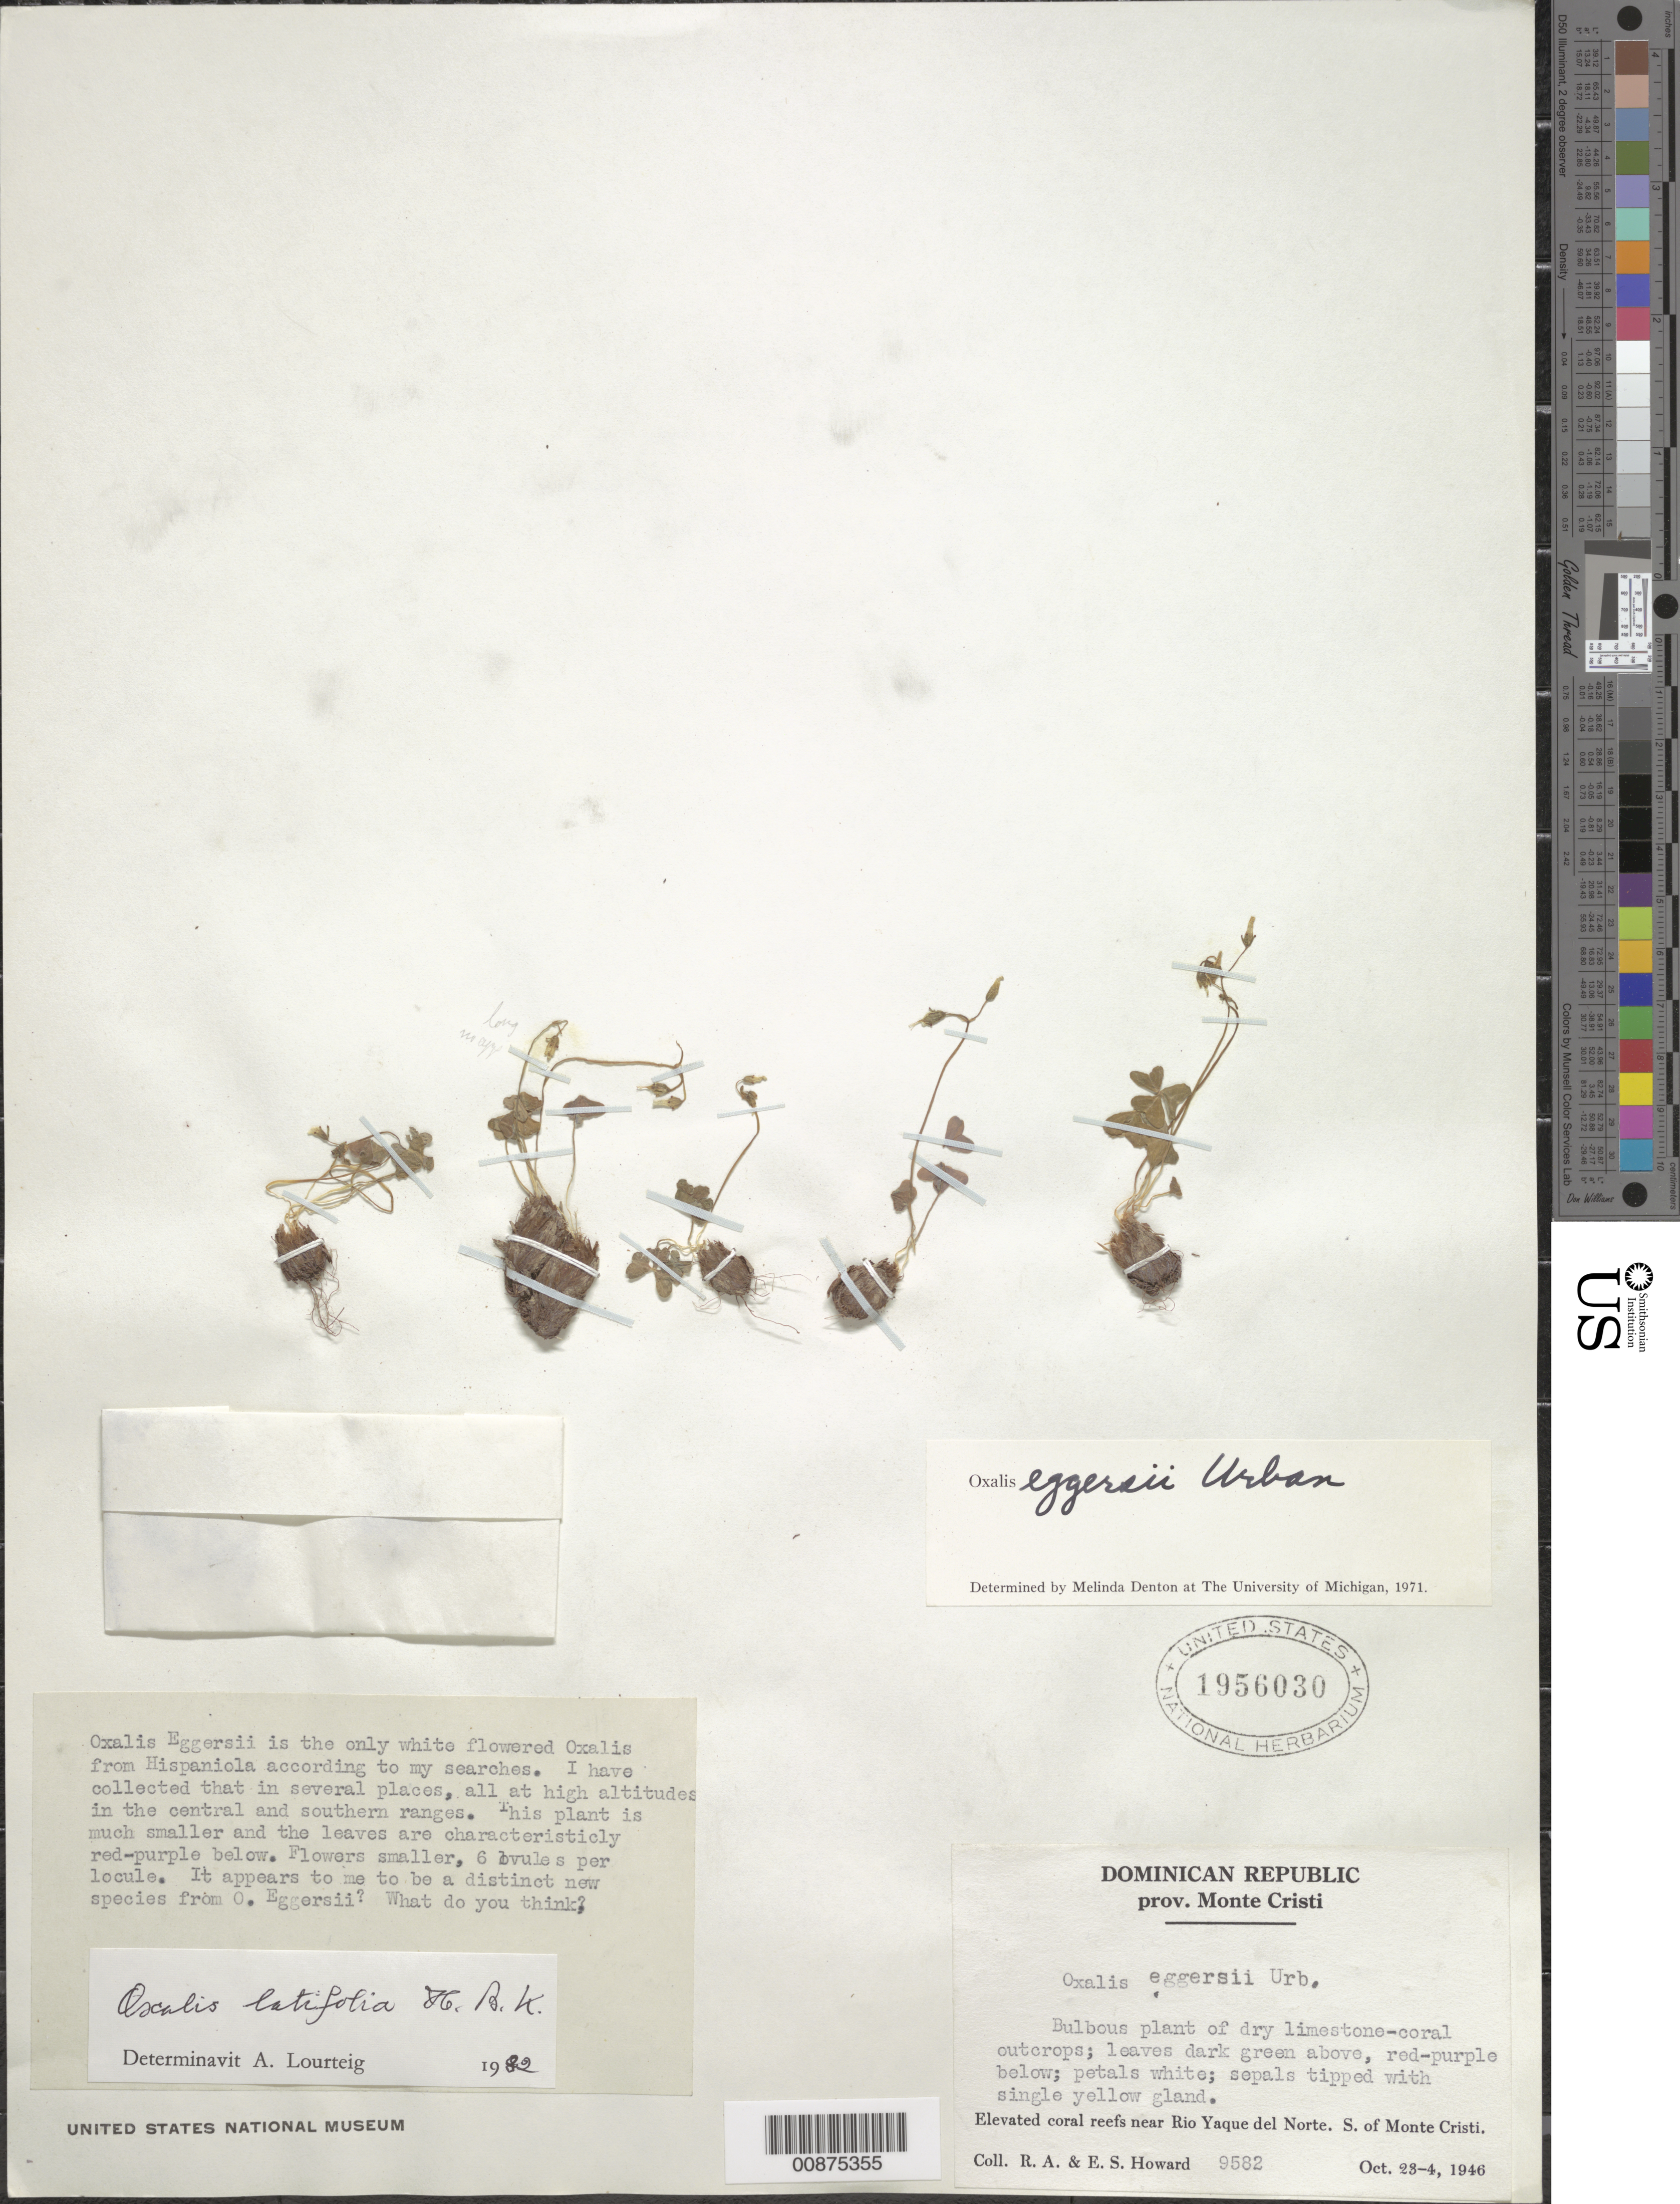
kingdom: Plantae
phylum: Tracheophyta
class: Magnoliopsida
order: Oxalidales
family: Oxalidaceae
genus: Oxalis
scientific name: Oxalis latifolia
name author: Kunth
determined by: Lourteig, A.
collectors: R. A. Howard & E. S. Howard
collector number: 9582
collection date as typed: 23 Oct 1946 to 24 Oct 1946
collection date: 1946-10-23/1946-10-24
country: Dominican Republic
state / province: Monte Cristi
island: Hispaniola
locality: Near Río Yaque del Norte. S. of Monte Cristi.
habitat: Bulbous plant of dry limestone-coral outcrops. Elevated coral reeds.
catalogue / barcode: US 1956030